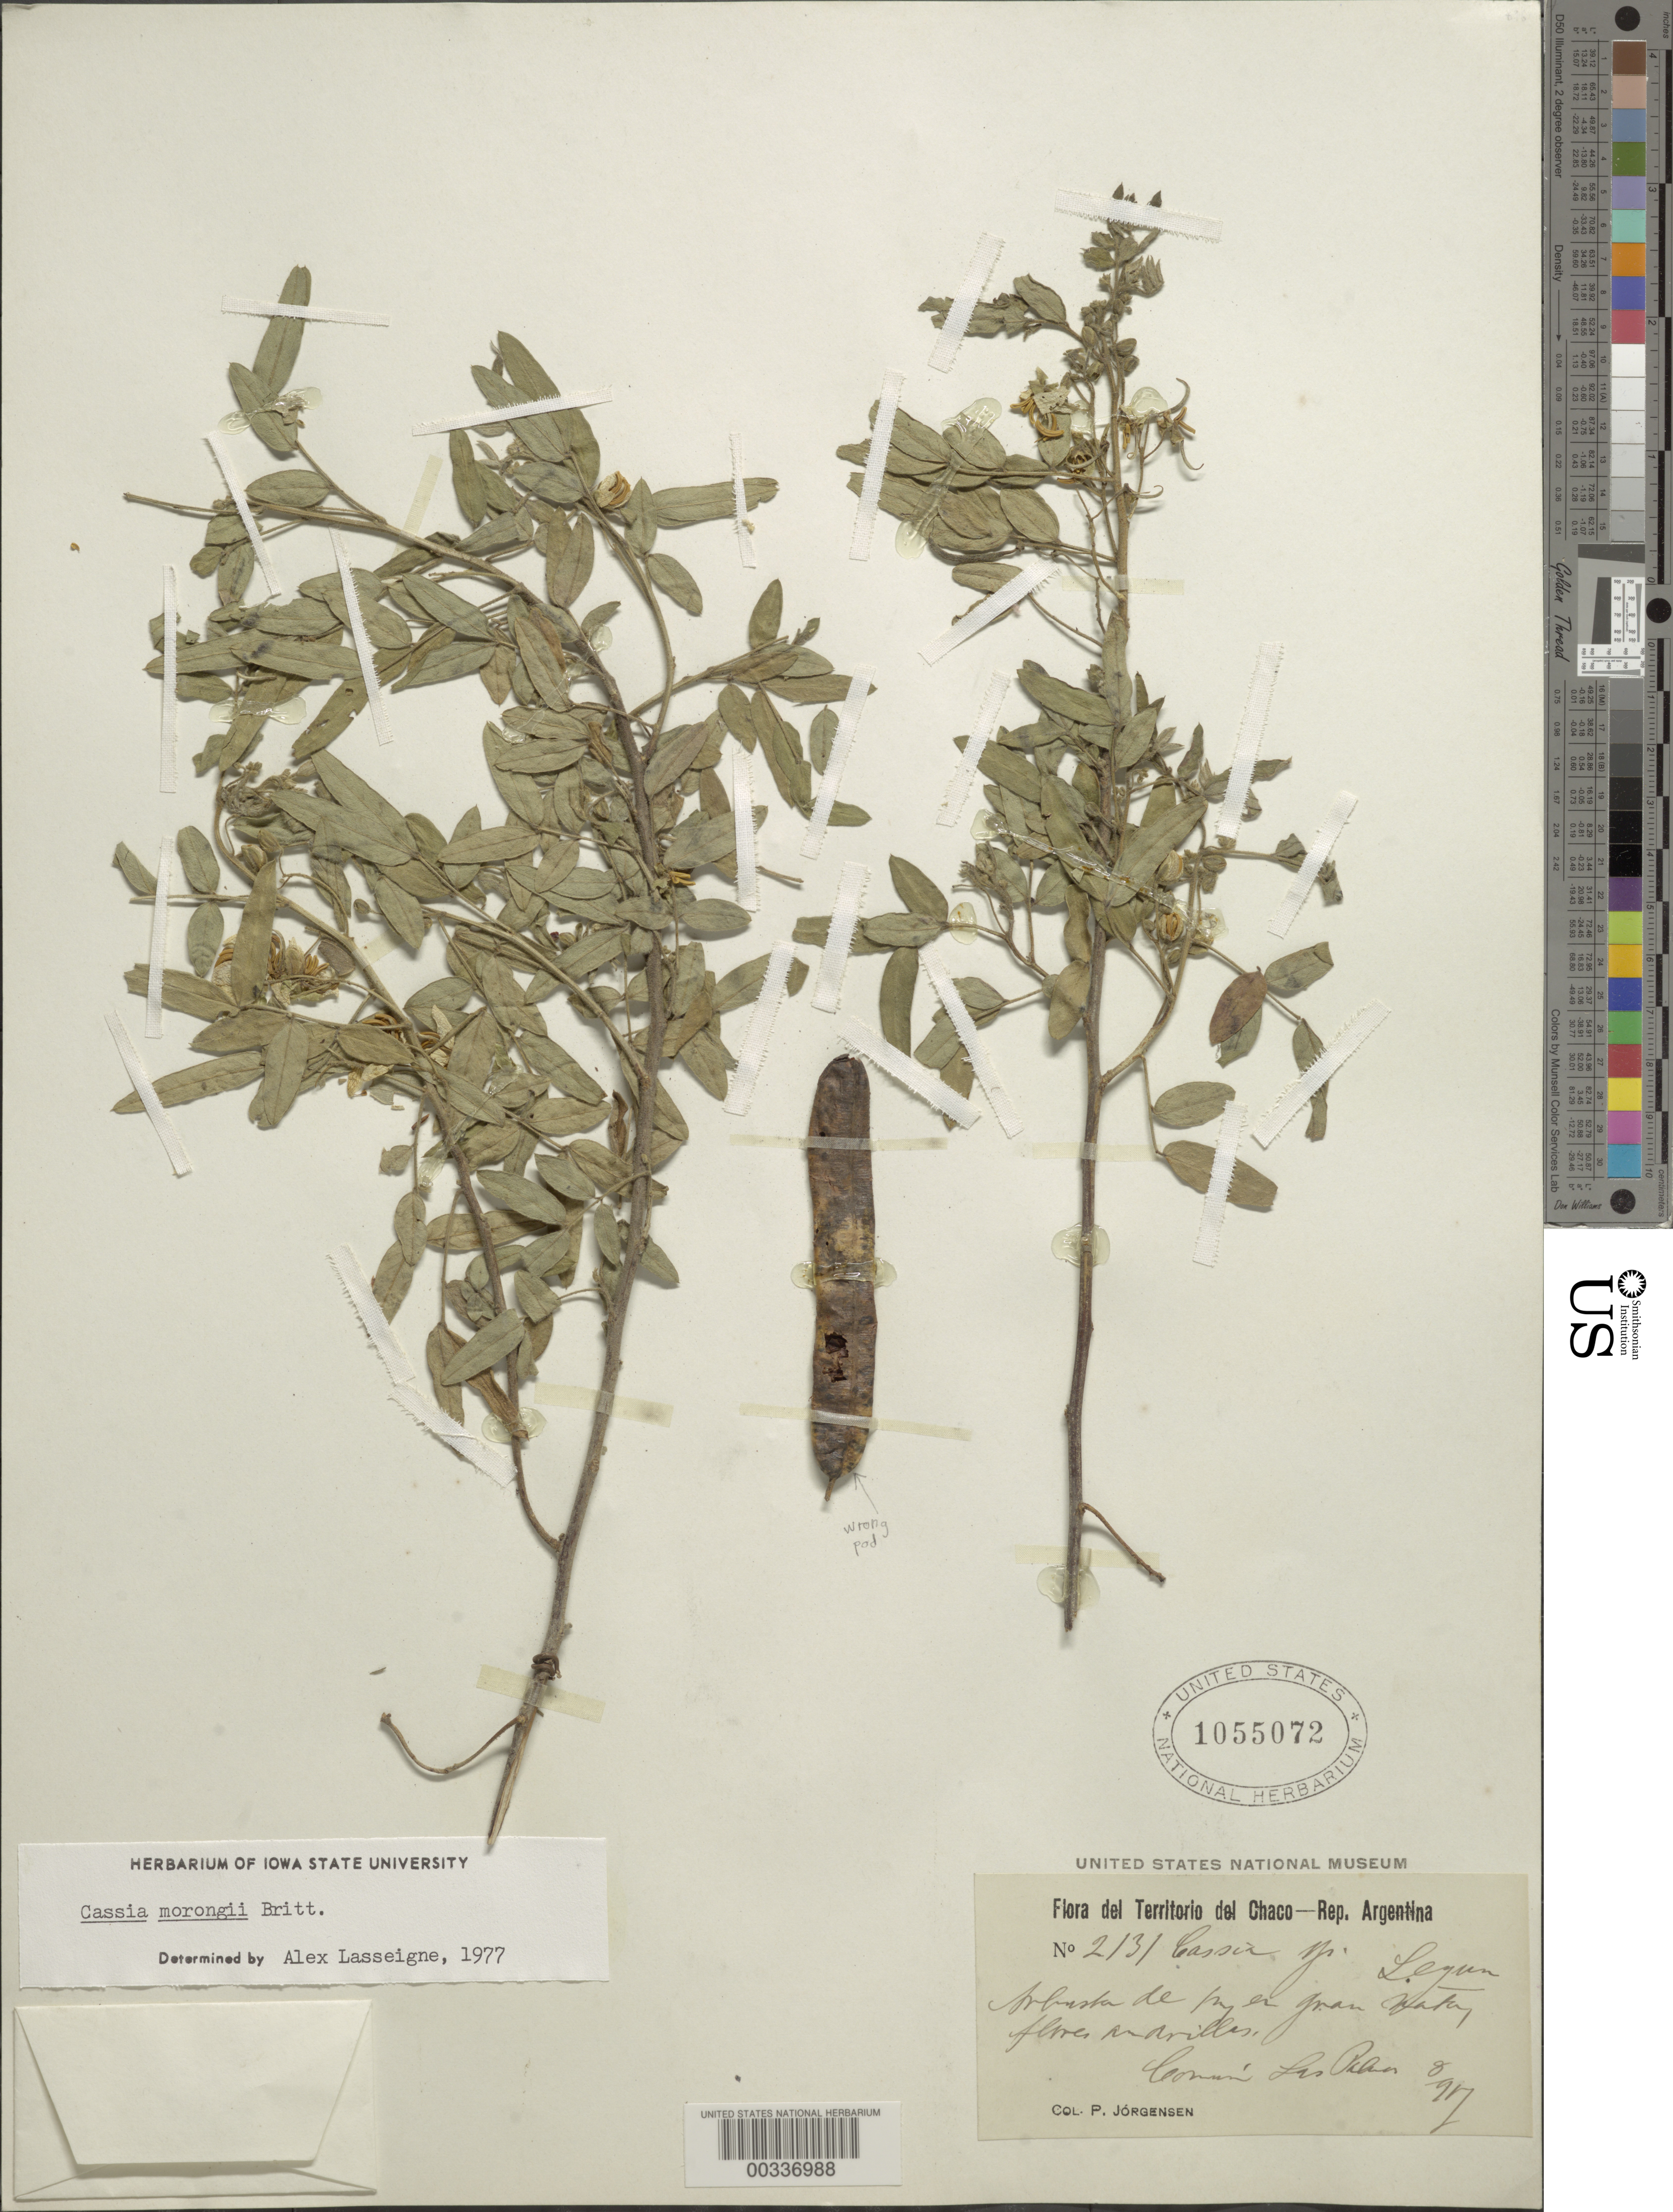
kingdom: Plantae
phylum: Tracheophyta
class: Magnoliopsida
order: Fabales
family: Fabaceae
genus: Senna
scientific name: Senna morongii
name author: (Britton) H.S. Irwin & Barneby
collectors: P. Jorgensen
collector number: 2131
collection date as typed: Aug 1897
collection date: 1897-08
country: Argentina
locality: Las Palmas; Gran Natcy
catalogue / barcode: US 1055072